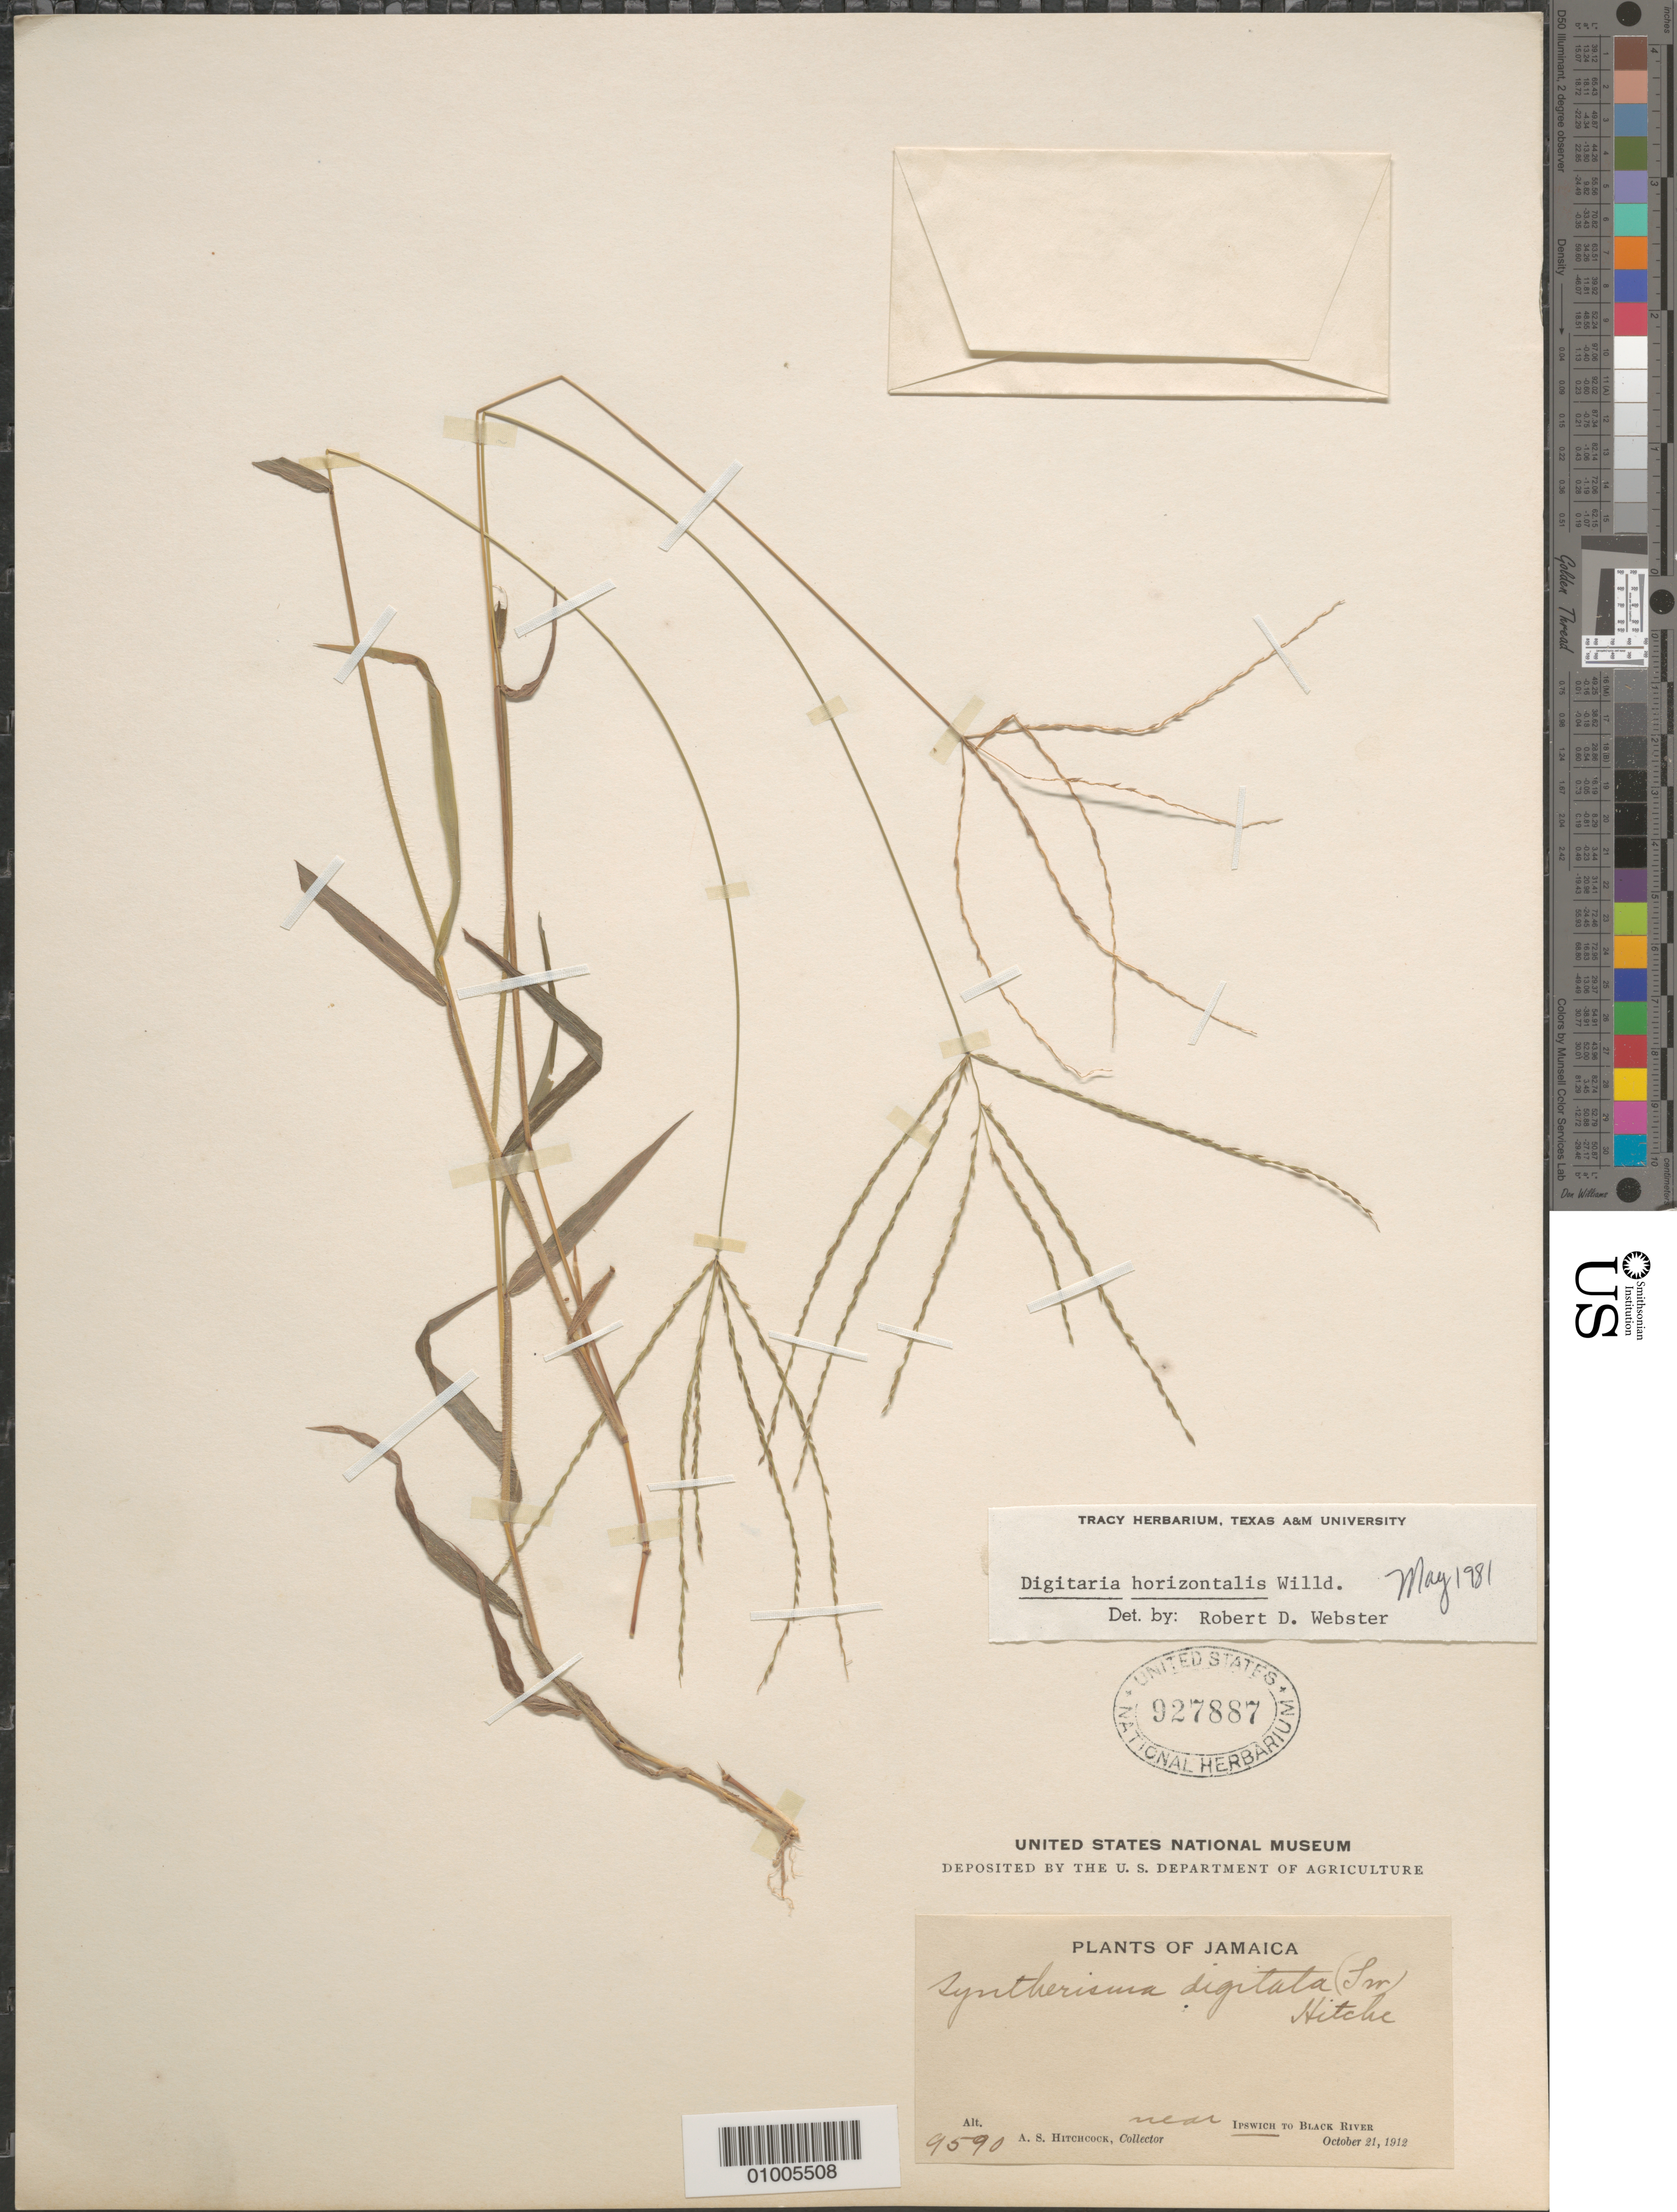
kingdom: Plantae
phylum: Tracheophyta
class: Liliopsida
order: Poales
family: Poaceae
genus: Digitaria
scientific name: Digitaria horizontalis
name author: Willd.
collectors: A. S. Hitchcock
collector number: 9590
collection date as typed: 21 Oct 1912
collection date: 1912-10-21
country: Jamaica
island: Jamaica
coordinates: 0 N, 0 E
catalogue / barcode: US 927887